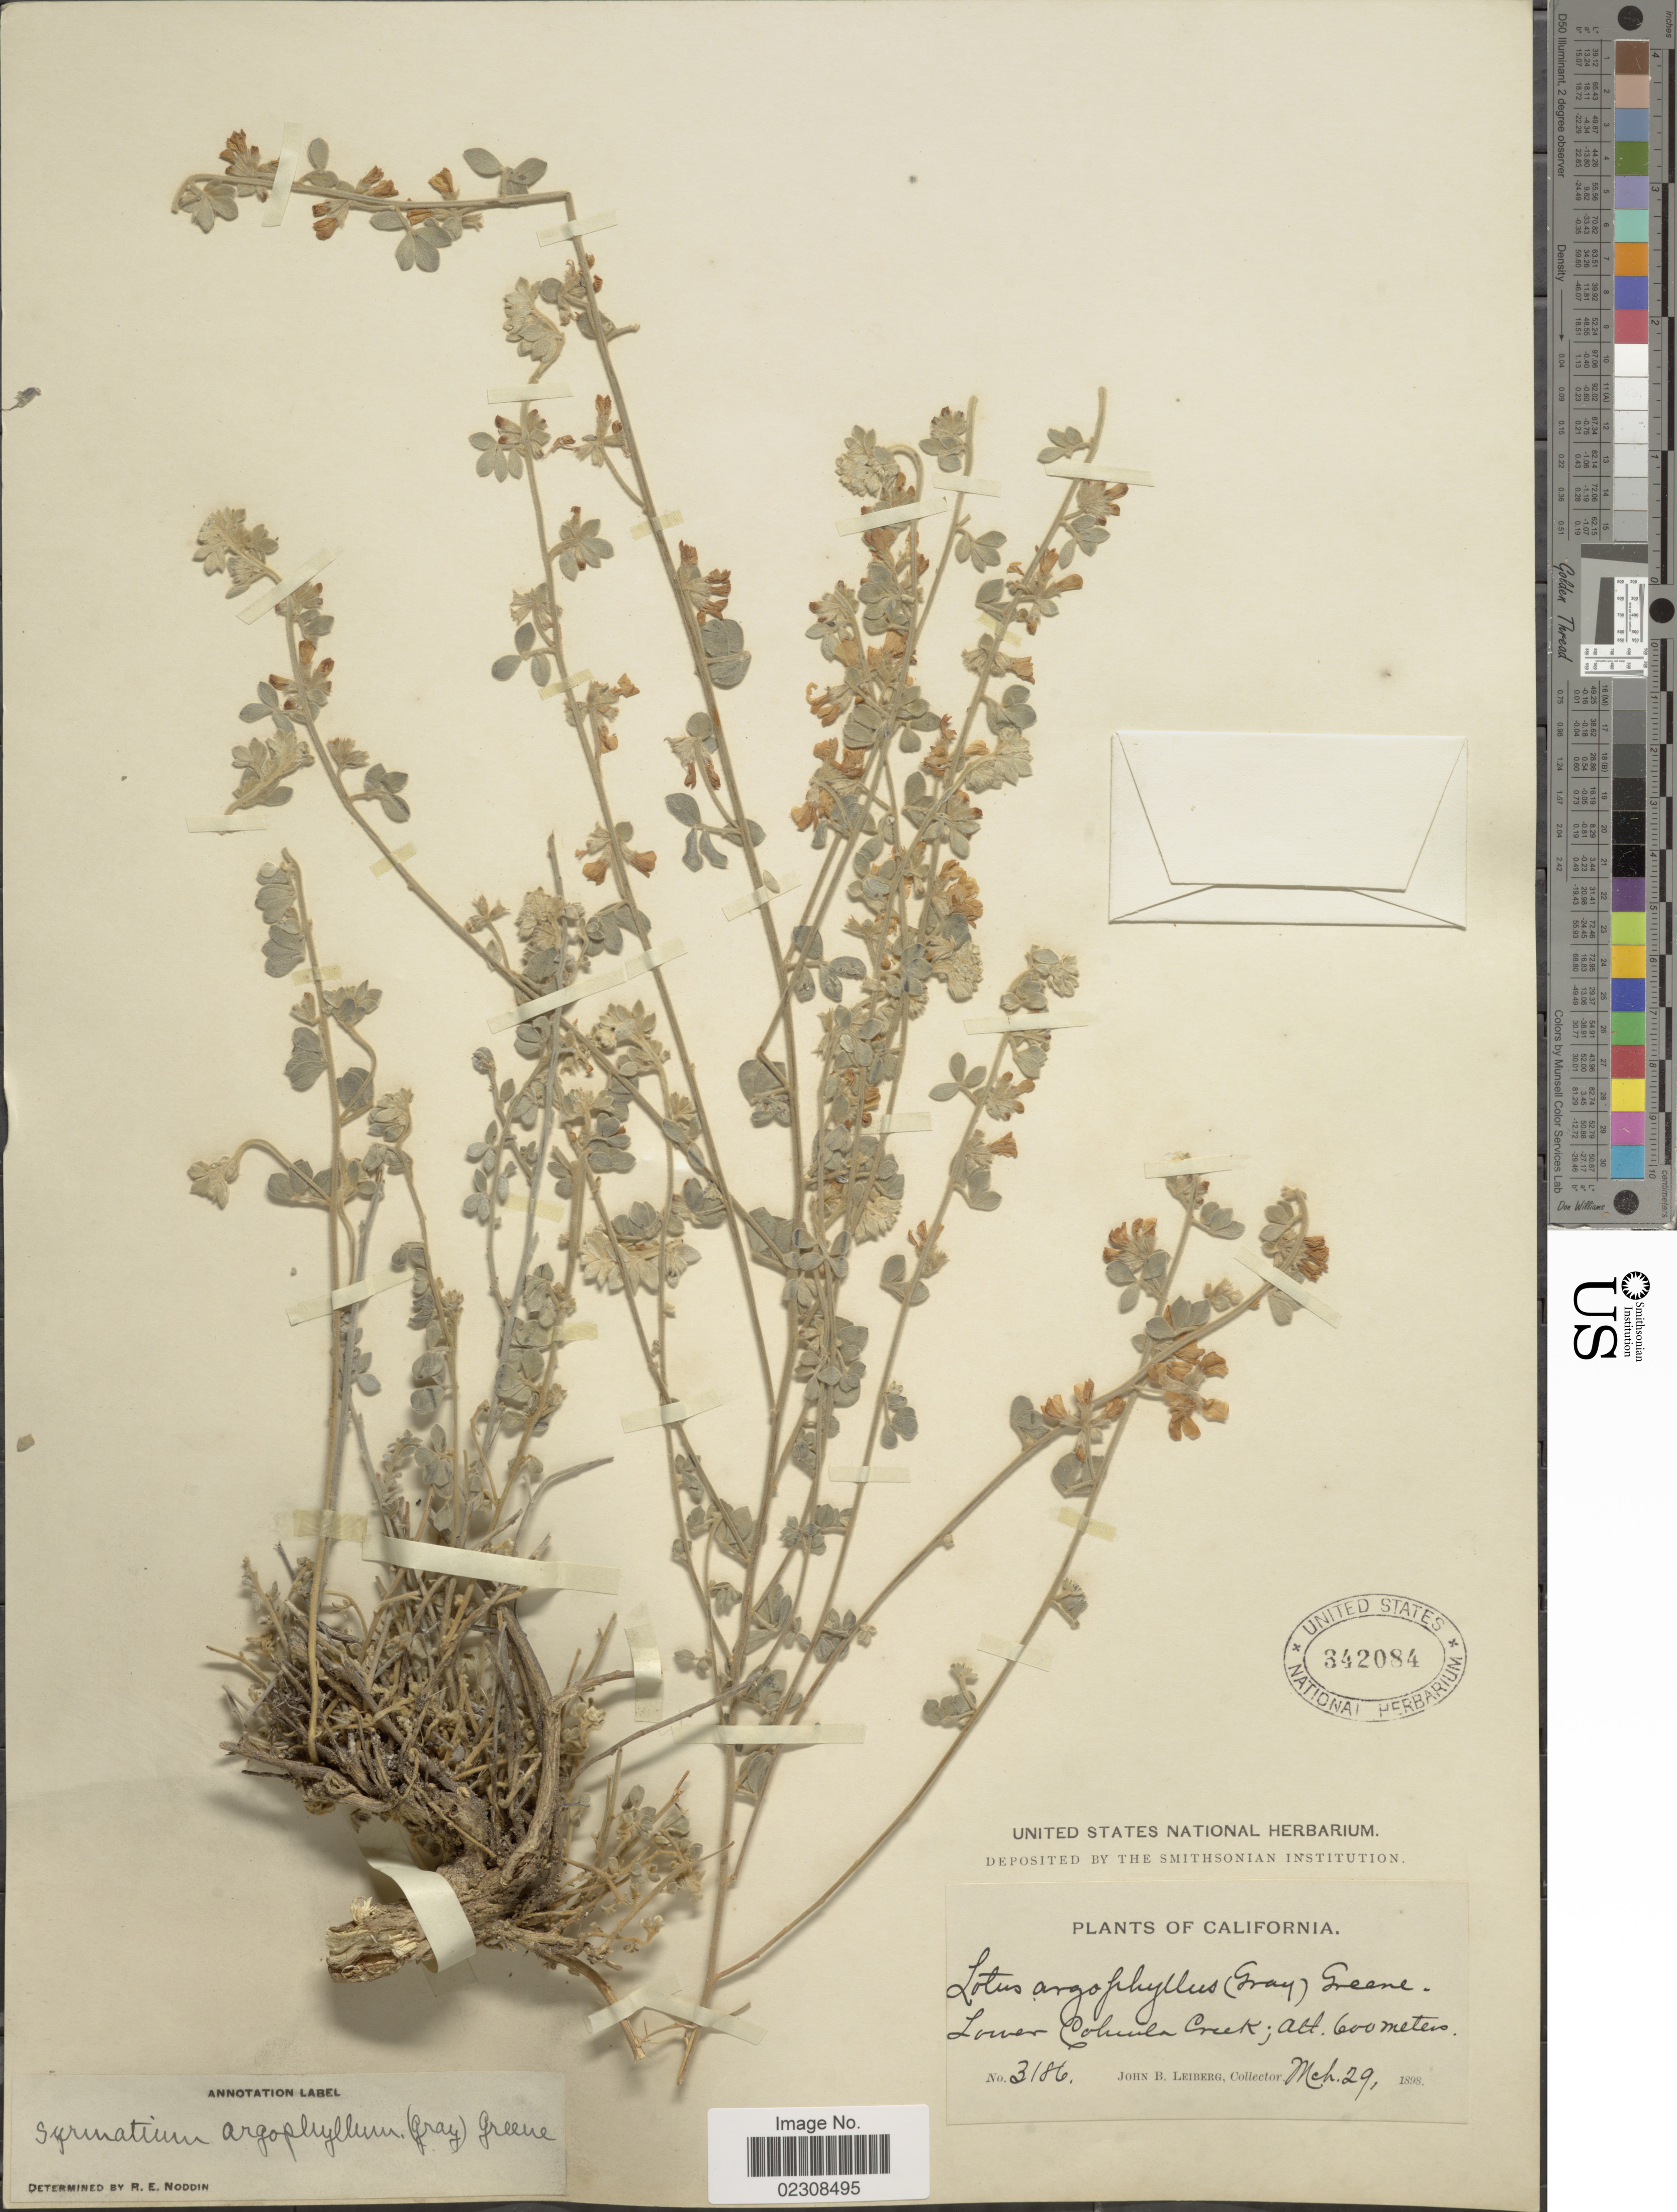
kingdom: Plantae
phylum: Tracheophyta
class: Magnoliopsida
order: Fabales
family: Fabaceae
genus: Syrmatium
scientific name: Syrmatium argophyllum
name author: (A. Gray) Greene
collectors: J. B. Leiberg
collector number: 3186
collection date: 1898-03-29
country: United States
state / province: California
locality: Lower Cohuila Creek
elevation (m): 600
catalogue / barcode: US 342084